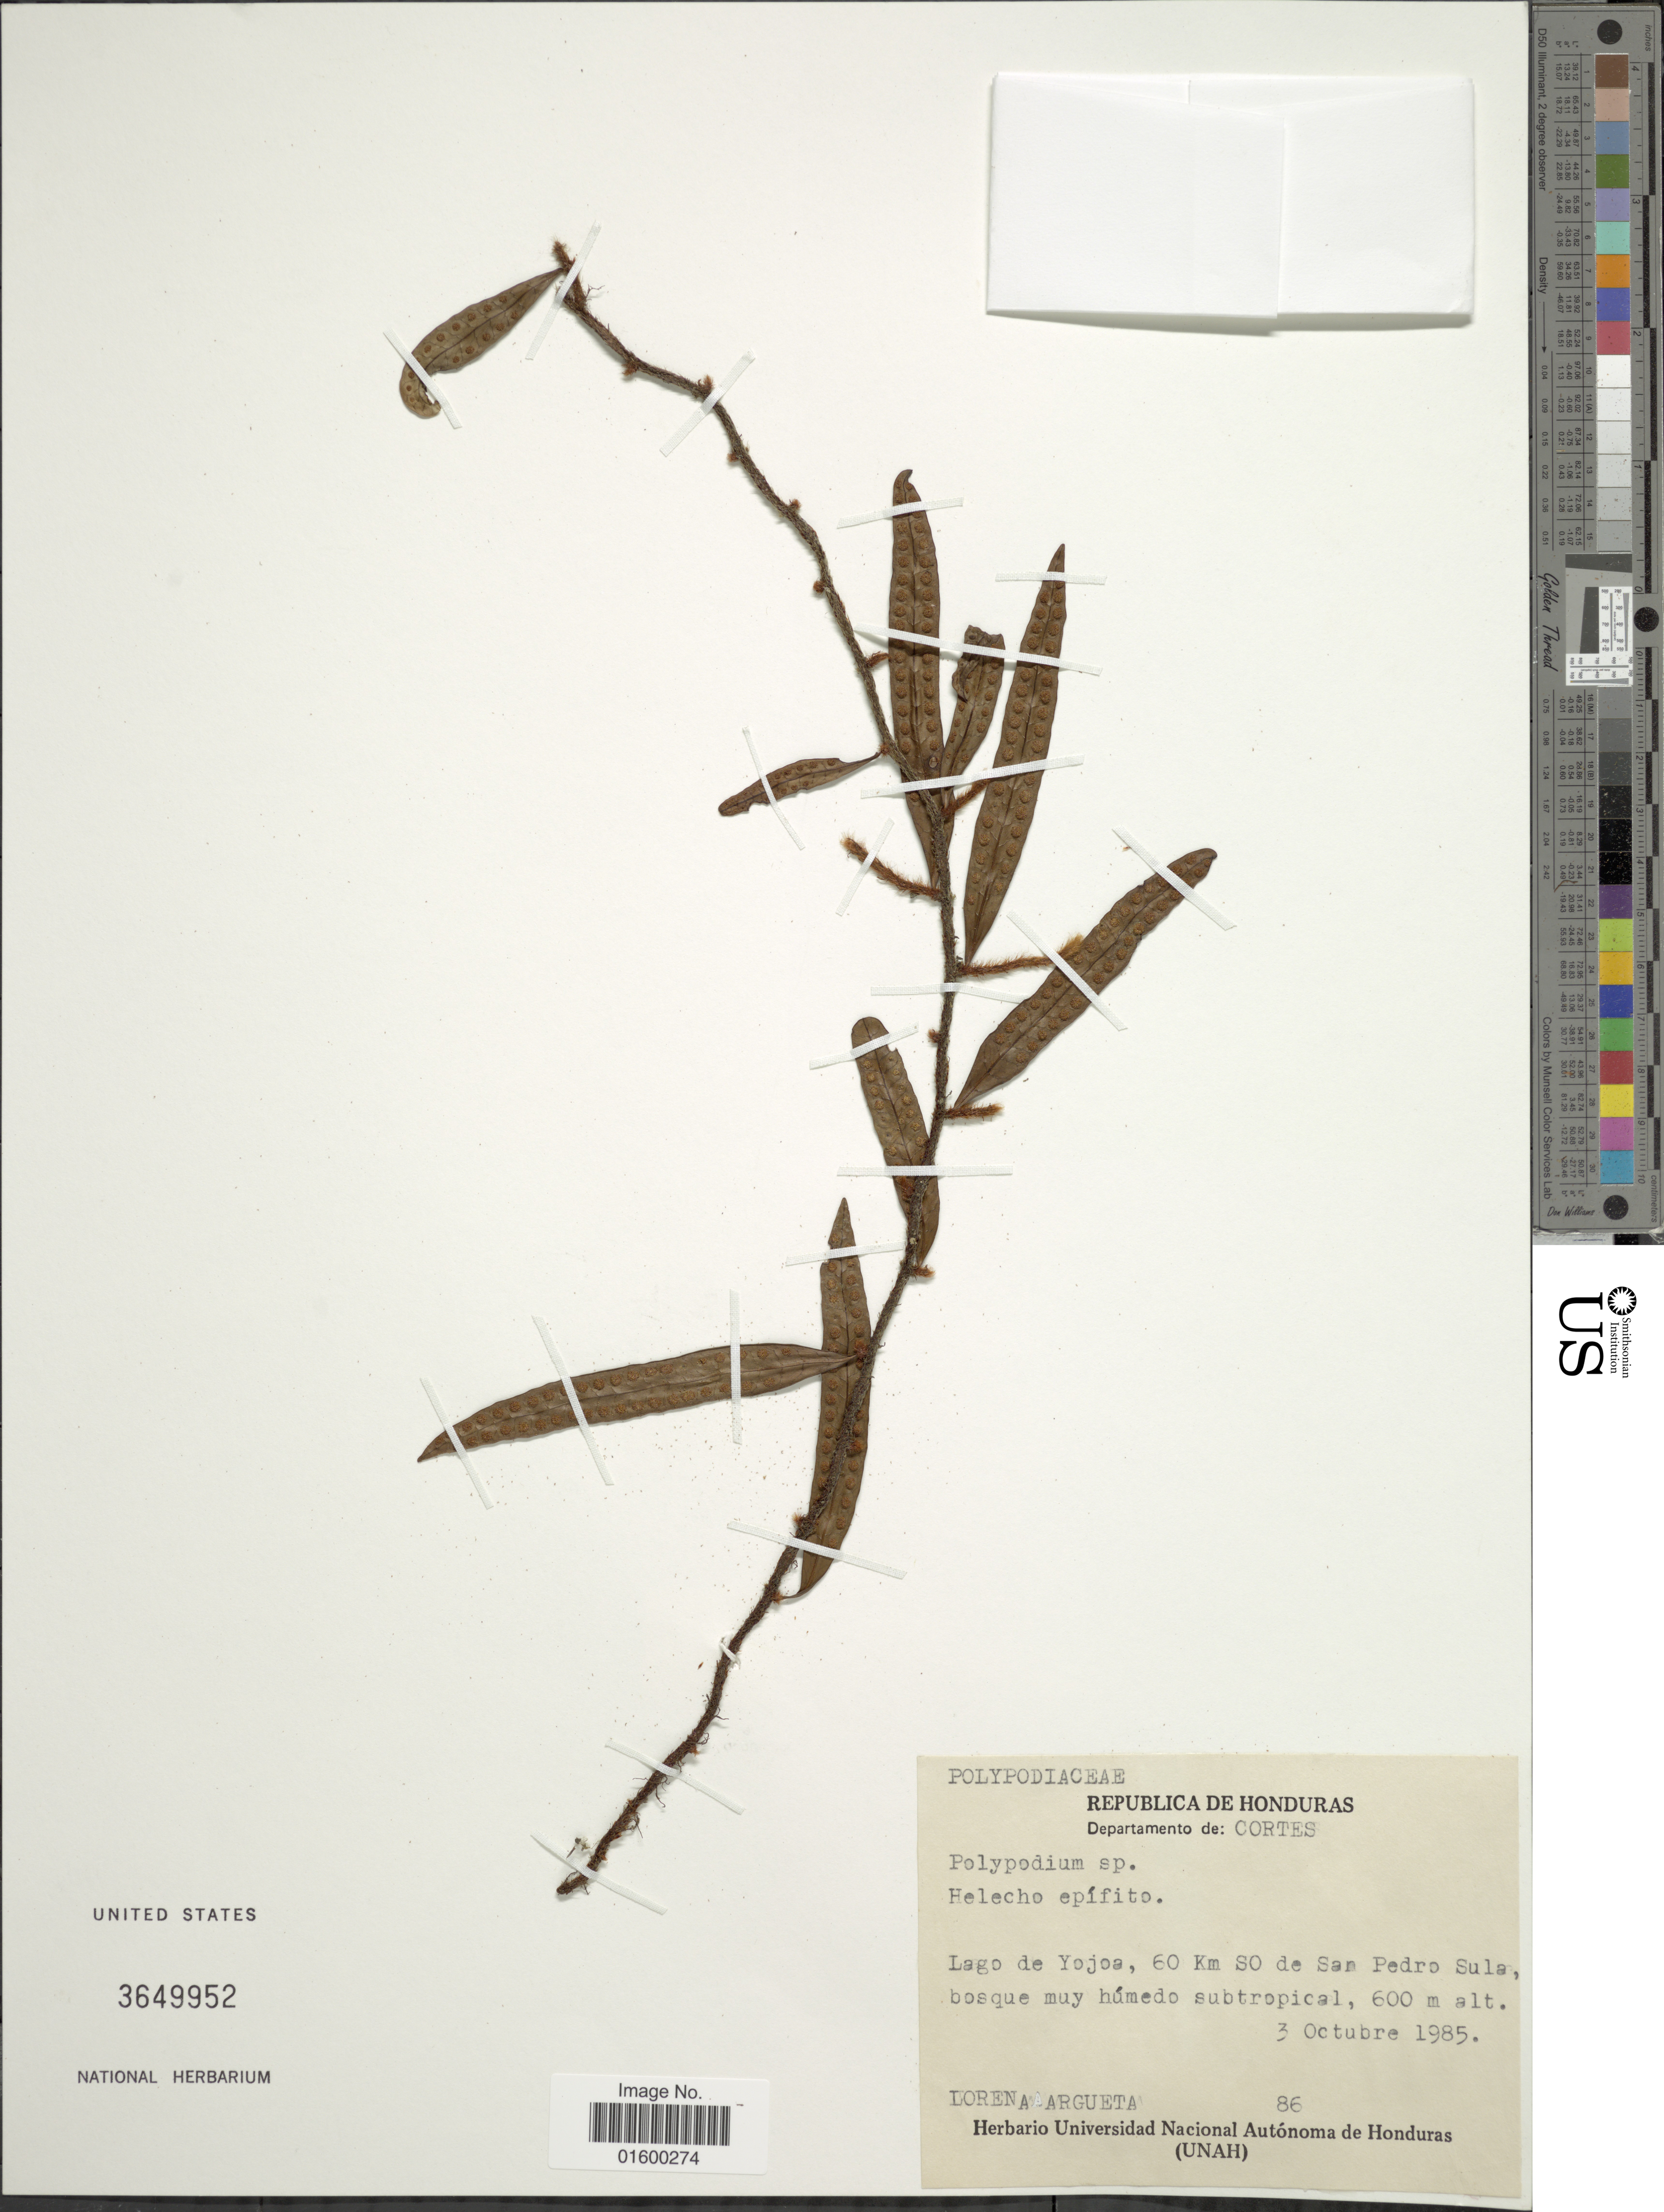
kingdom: Plantae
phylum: Tracheophyta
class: Polypodiopsida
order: Polypodiales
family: Polypodiaceae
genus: Microgramma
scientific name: Microgramma lycopodioides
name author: (L.) Copel.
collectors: L. Argueta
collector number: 86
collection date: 1985-10-03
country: Honduras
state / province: Cortés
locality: Departamento de Cortes, Lago de Yojoa, 60 km SO de San Pedro Sula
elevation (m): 600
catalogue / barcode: US 3649952